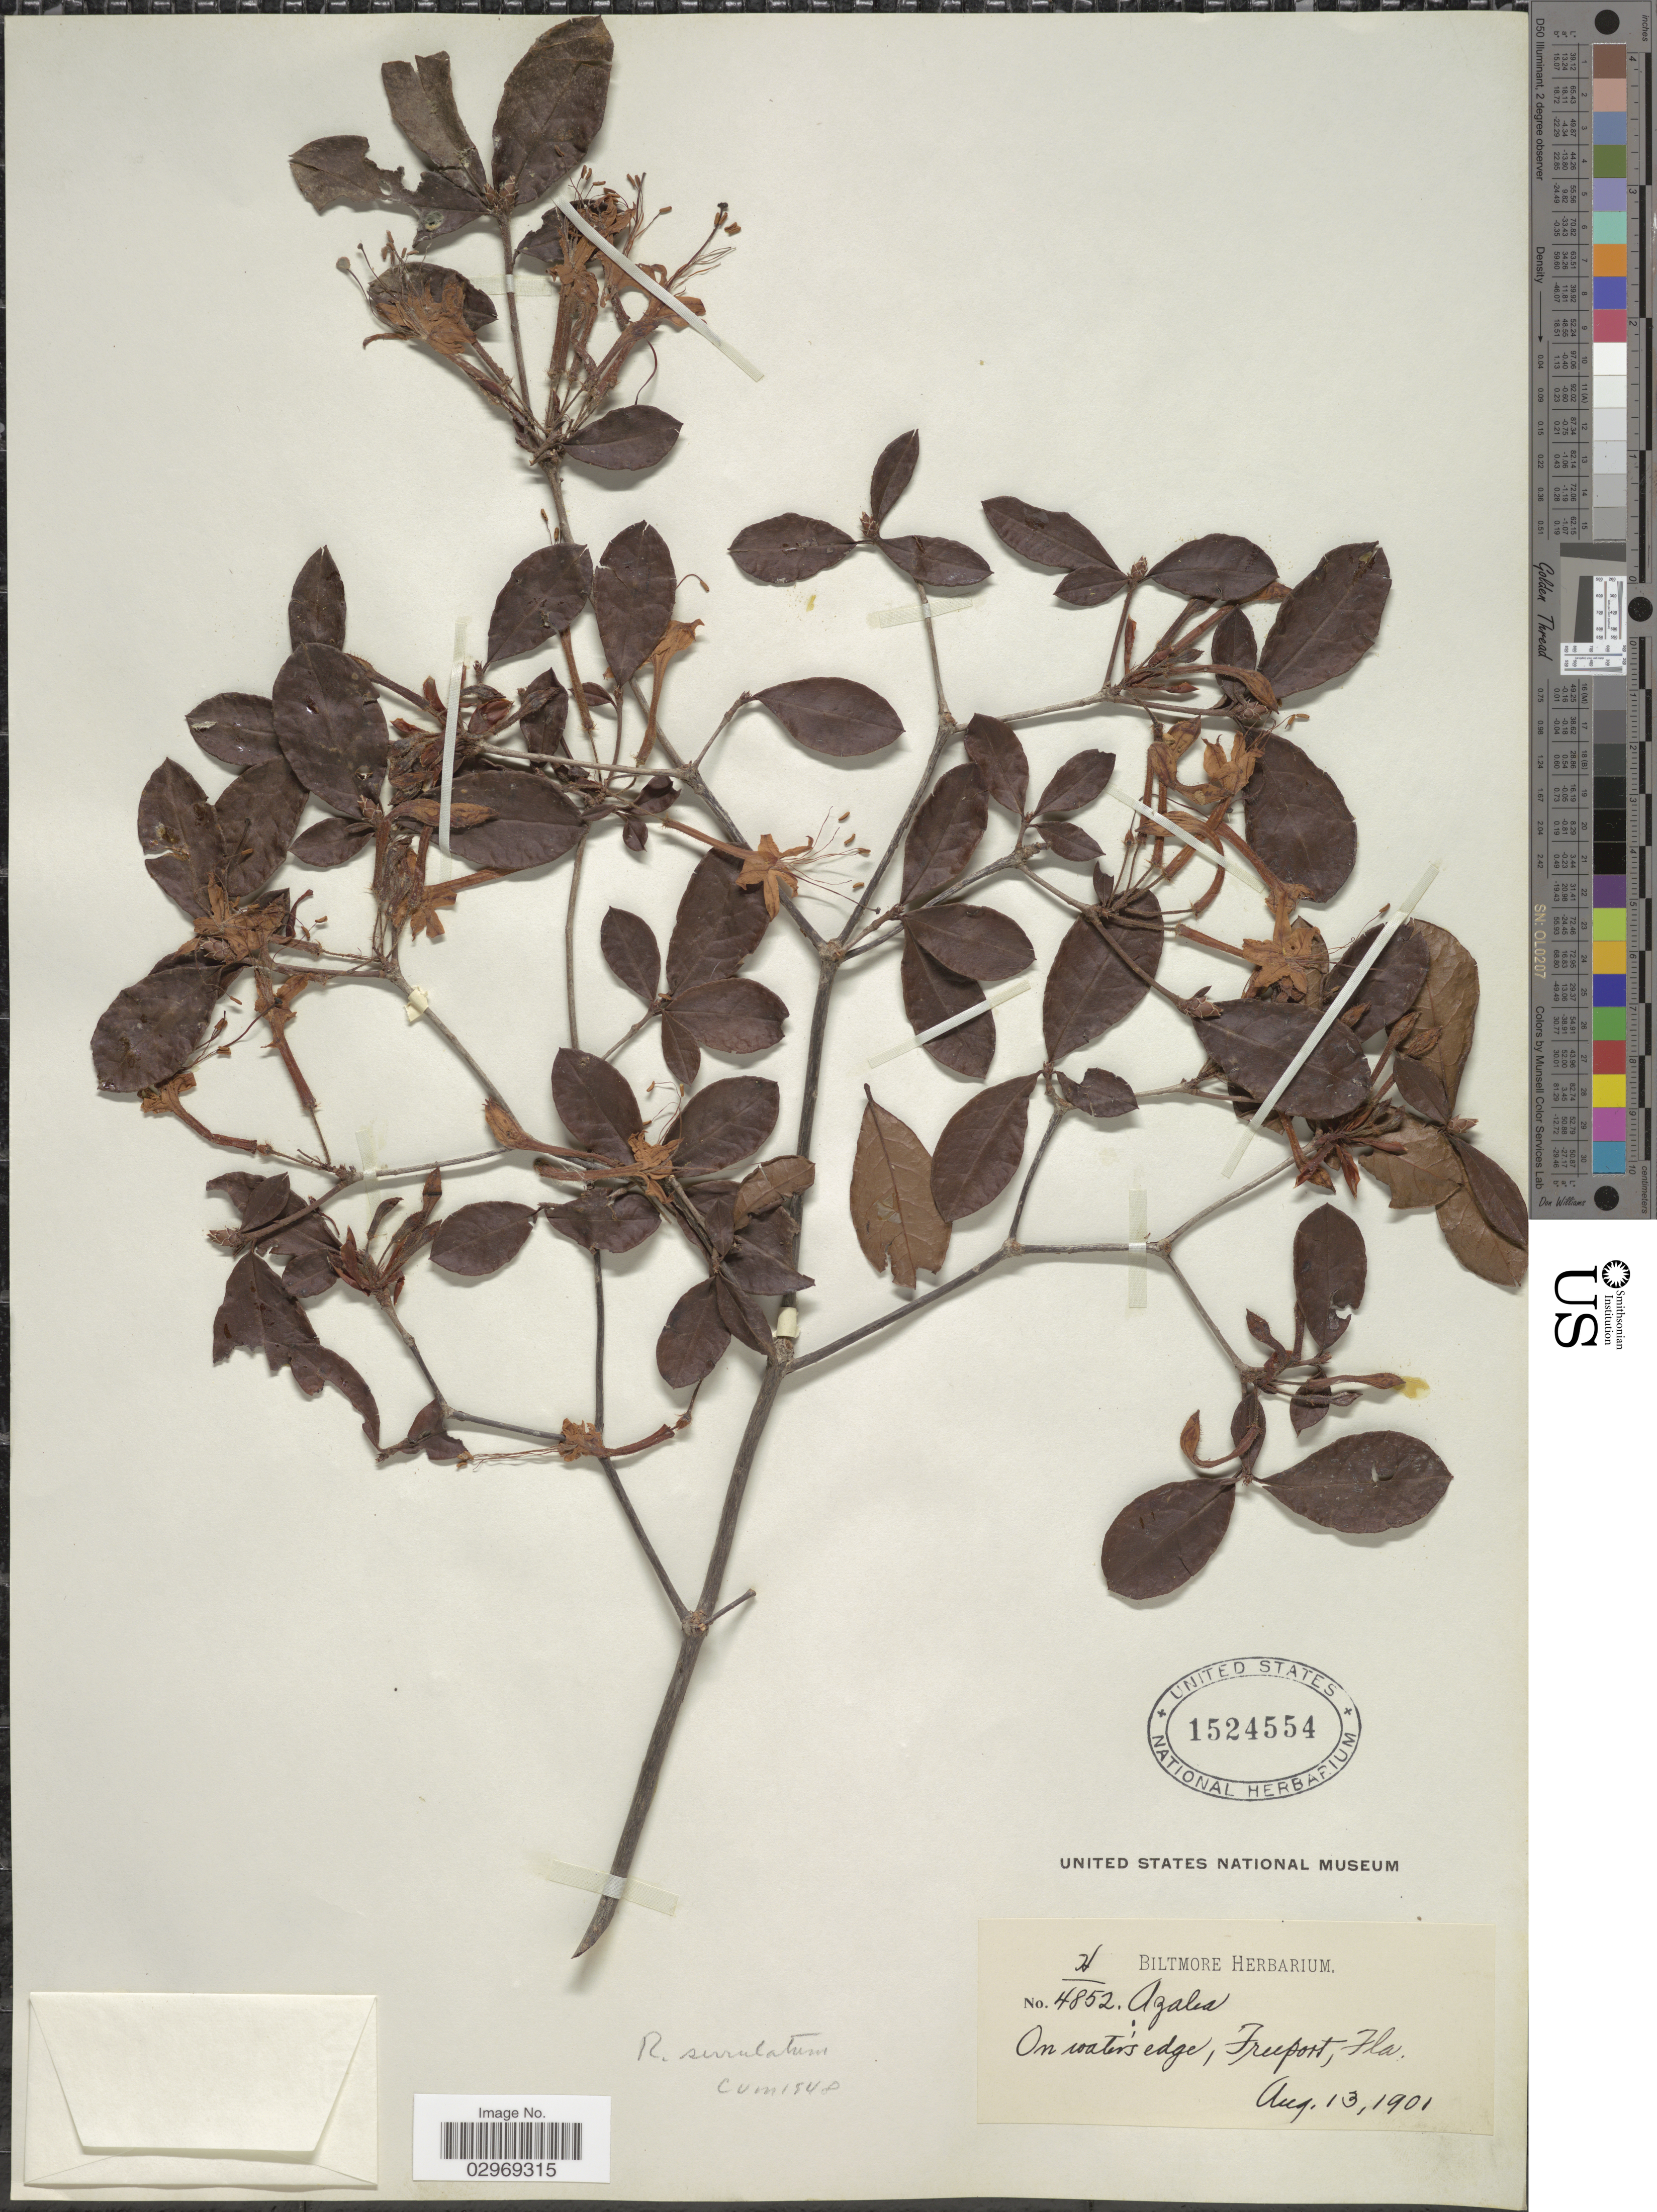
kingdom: Plantae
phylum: Tracheophyta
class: Magnoliopsida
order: Ericales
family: Ericaceae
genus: Rhododendron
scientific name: Rhododendron serrulatum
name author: (Small) Millais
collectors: ex herb. Biltmore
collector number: H*4852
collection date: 1901-08-13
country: United States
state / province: Florida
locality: Freeport.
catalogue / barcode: US 1524554